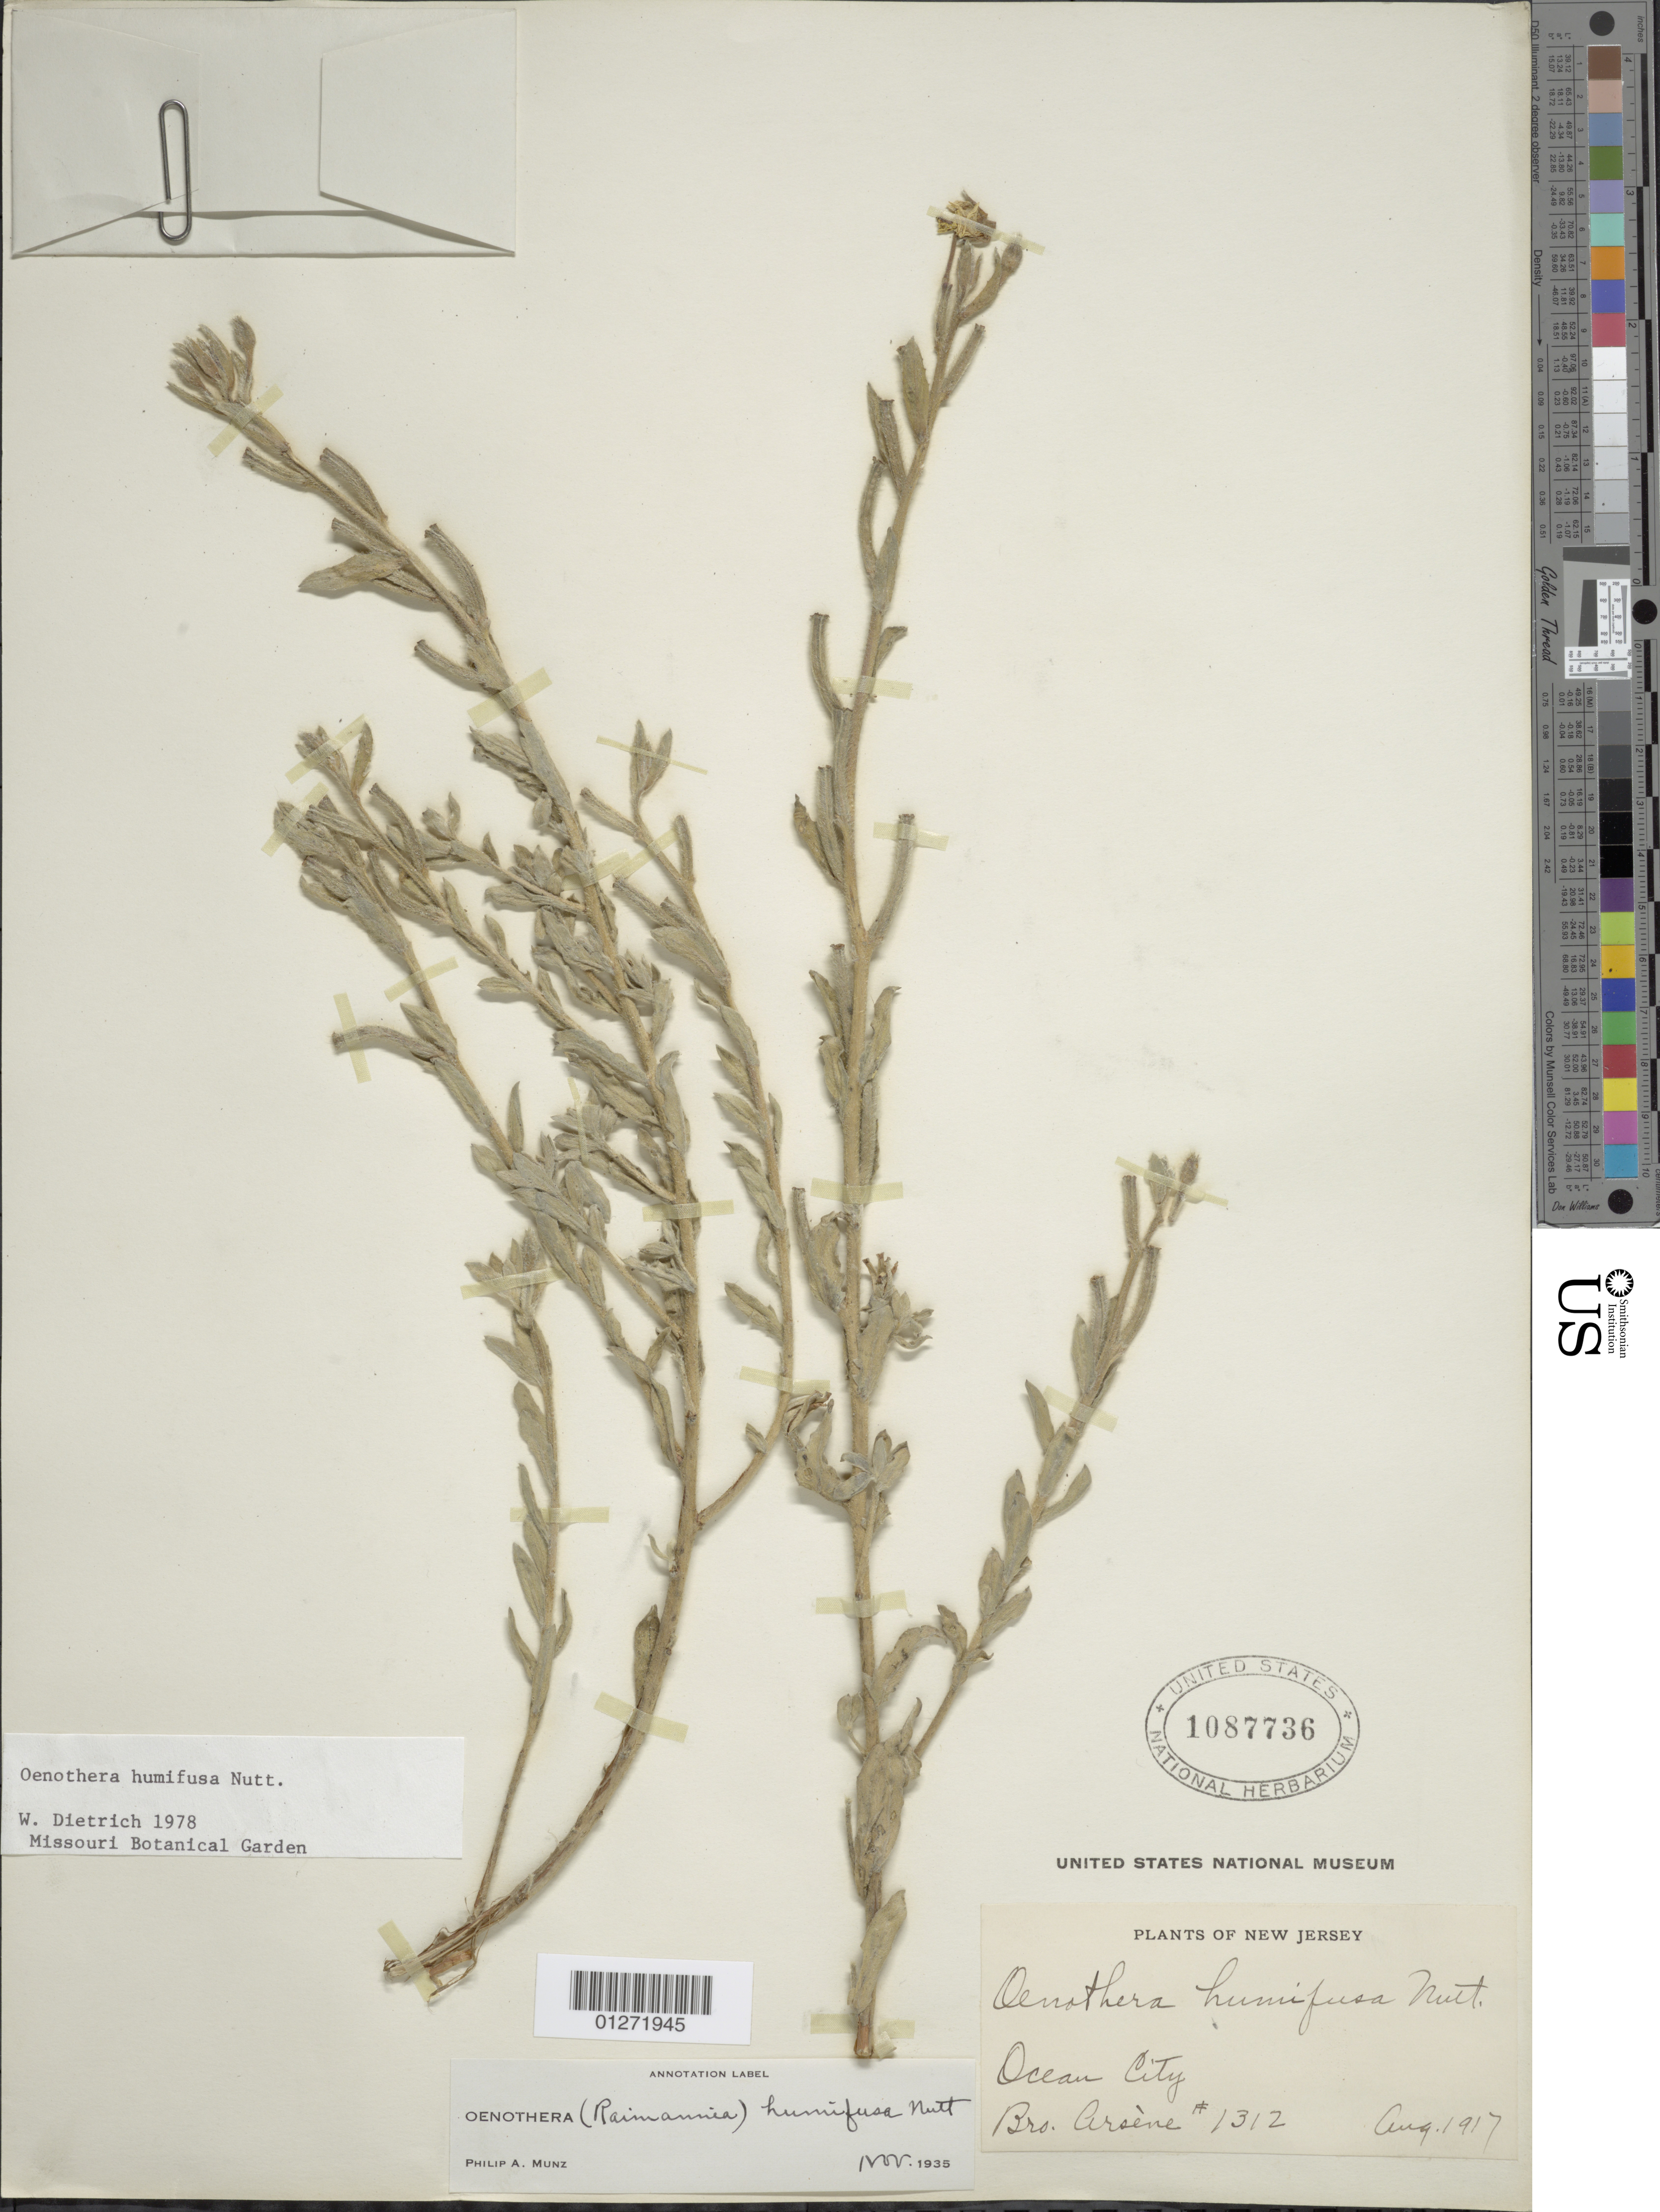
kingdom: Plantae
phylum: Tracheophyta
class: Magnoliopsida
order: Myrtales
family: Onagraceae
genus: Oenothera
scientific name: Oenothera humifusa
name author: Nutt.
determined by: Dietrich, W.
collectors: Bro. G. Arsène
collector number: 1312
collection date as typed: Aug 1917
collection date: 1917-08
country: United States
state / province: New Jersey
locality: Ocean City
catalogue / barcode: US 1087736